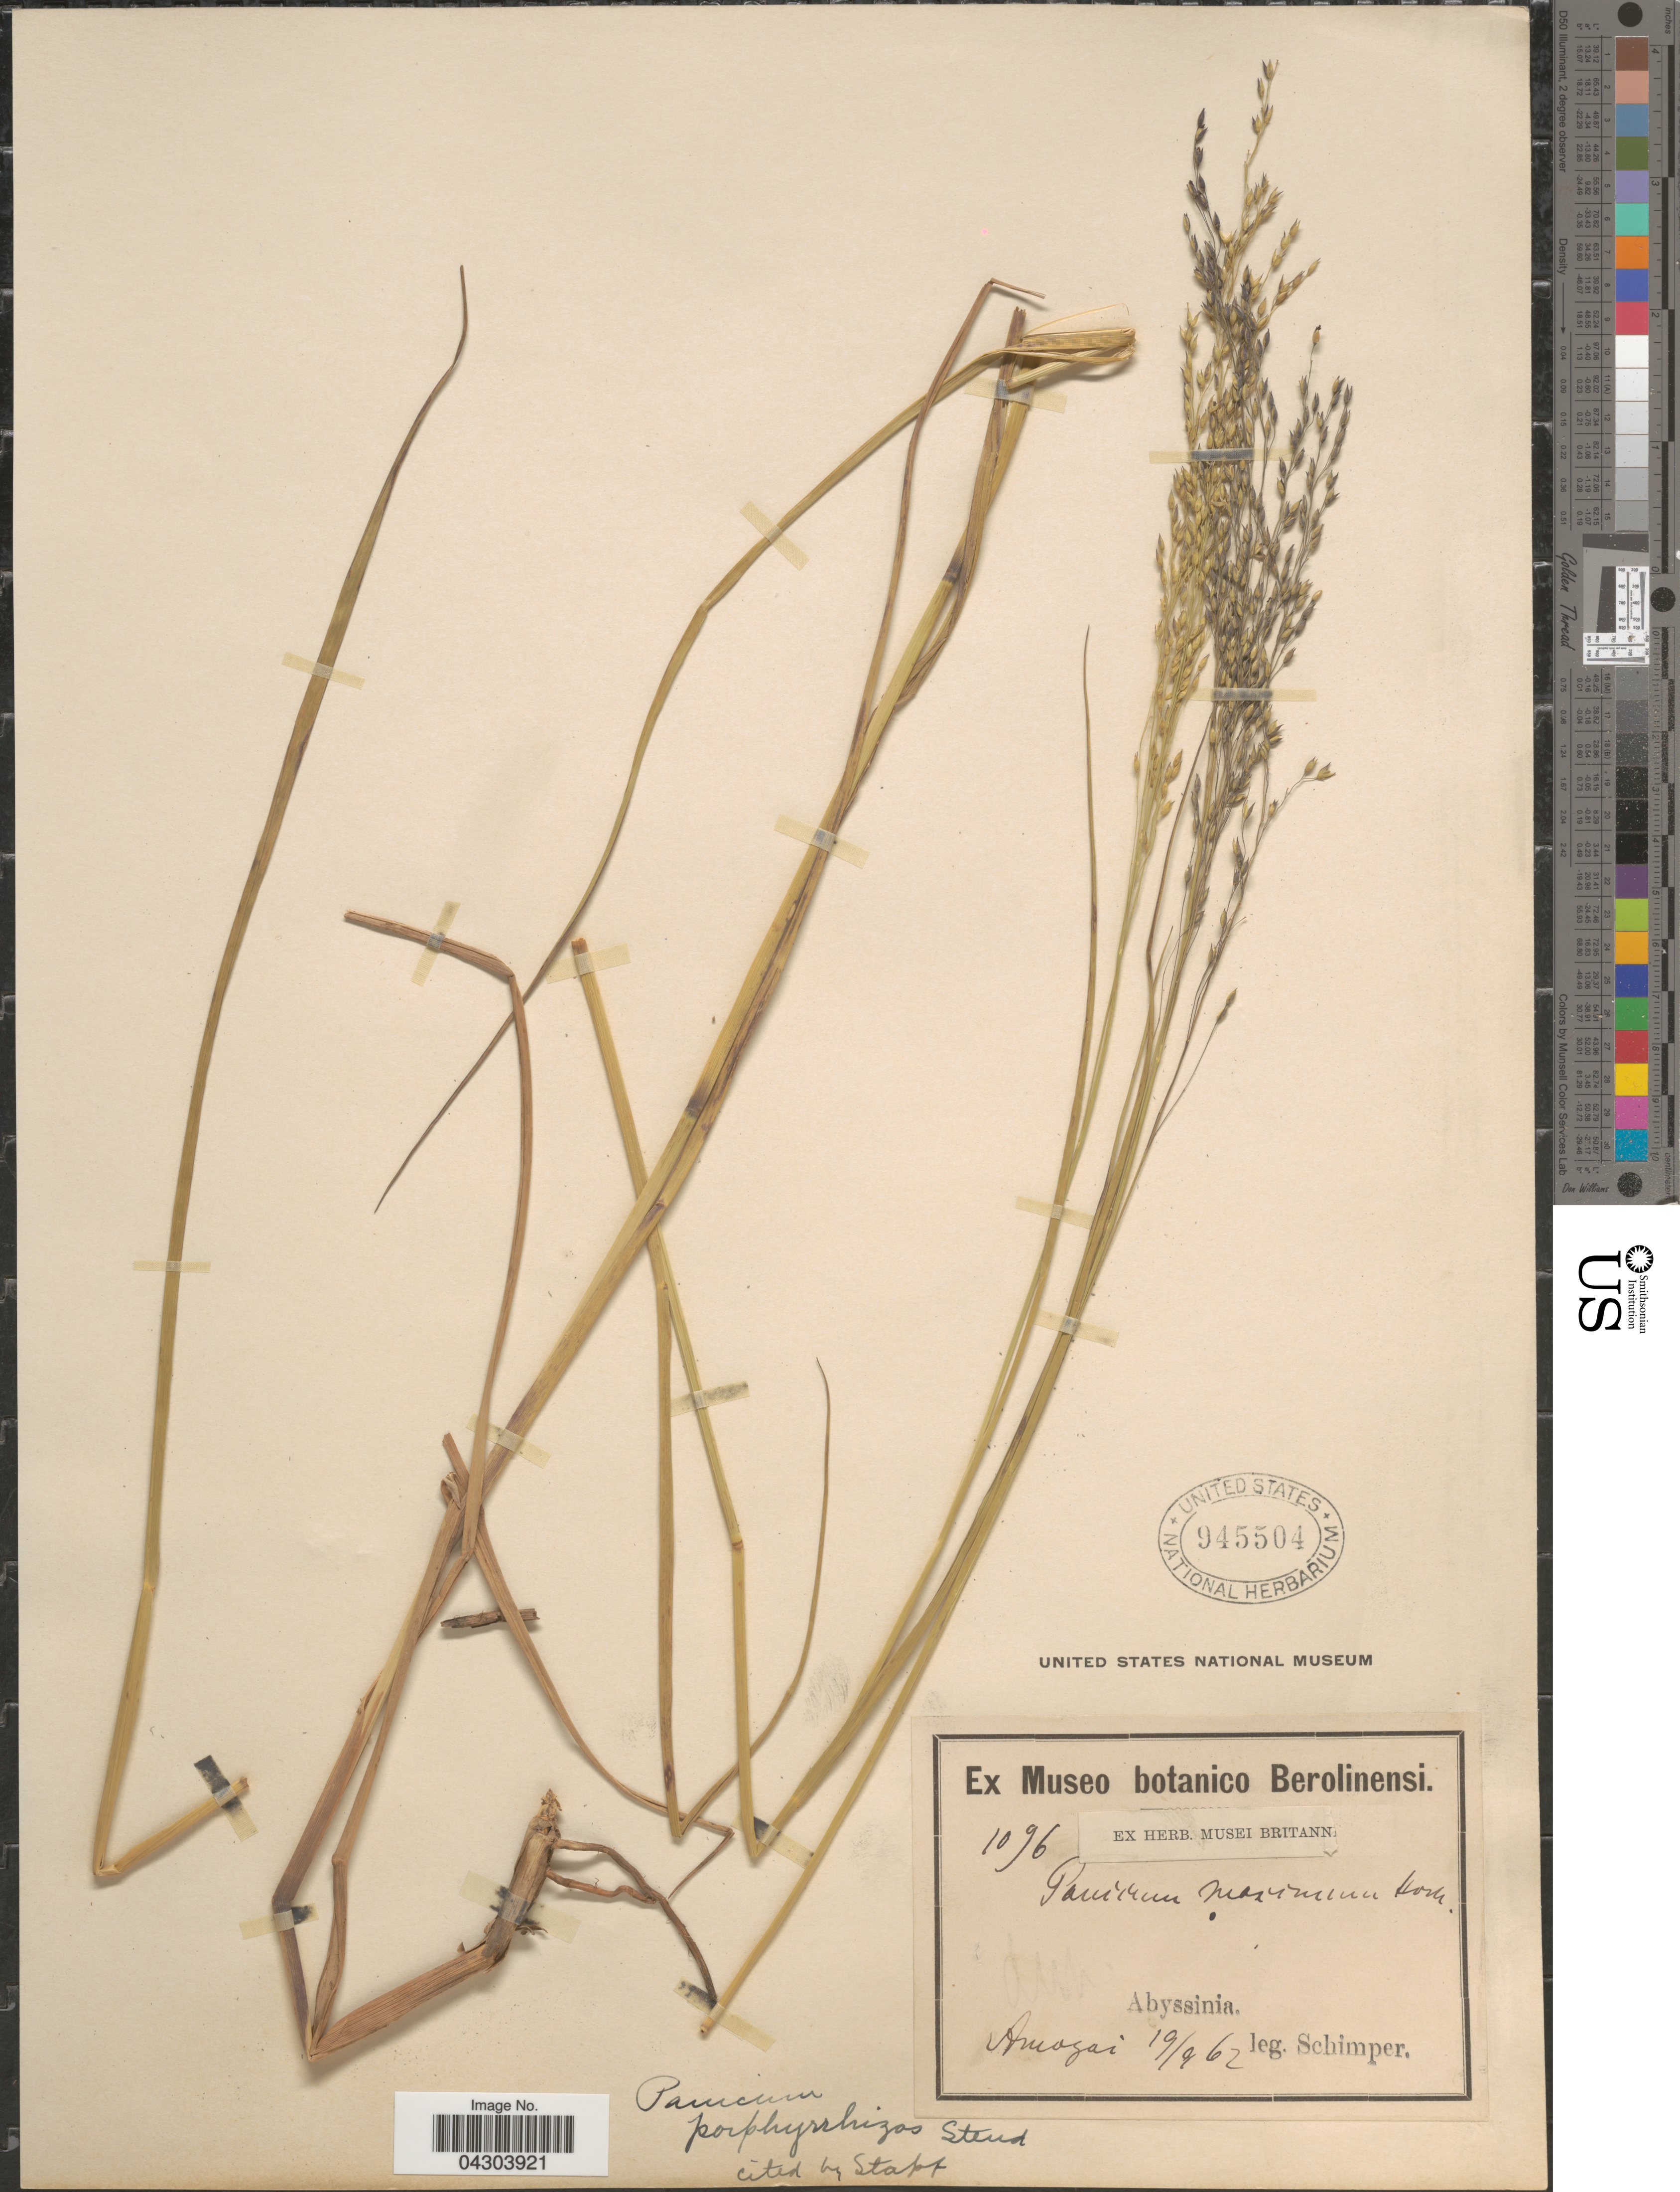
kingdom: Plantae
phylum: Tracheophyta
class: Liliopsida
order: Poales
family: Poaceae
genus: Panicum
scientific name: Panicum porphyrrhizos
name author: Steud.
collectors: -. Schimper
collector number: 1096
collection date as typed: Transcribed d/m/y: 19/9/62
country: Ethiopia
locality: Abyssinia. Amozai.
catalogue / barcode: US 945504